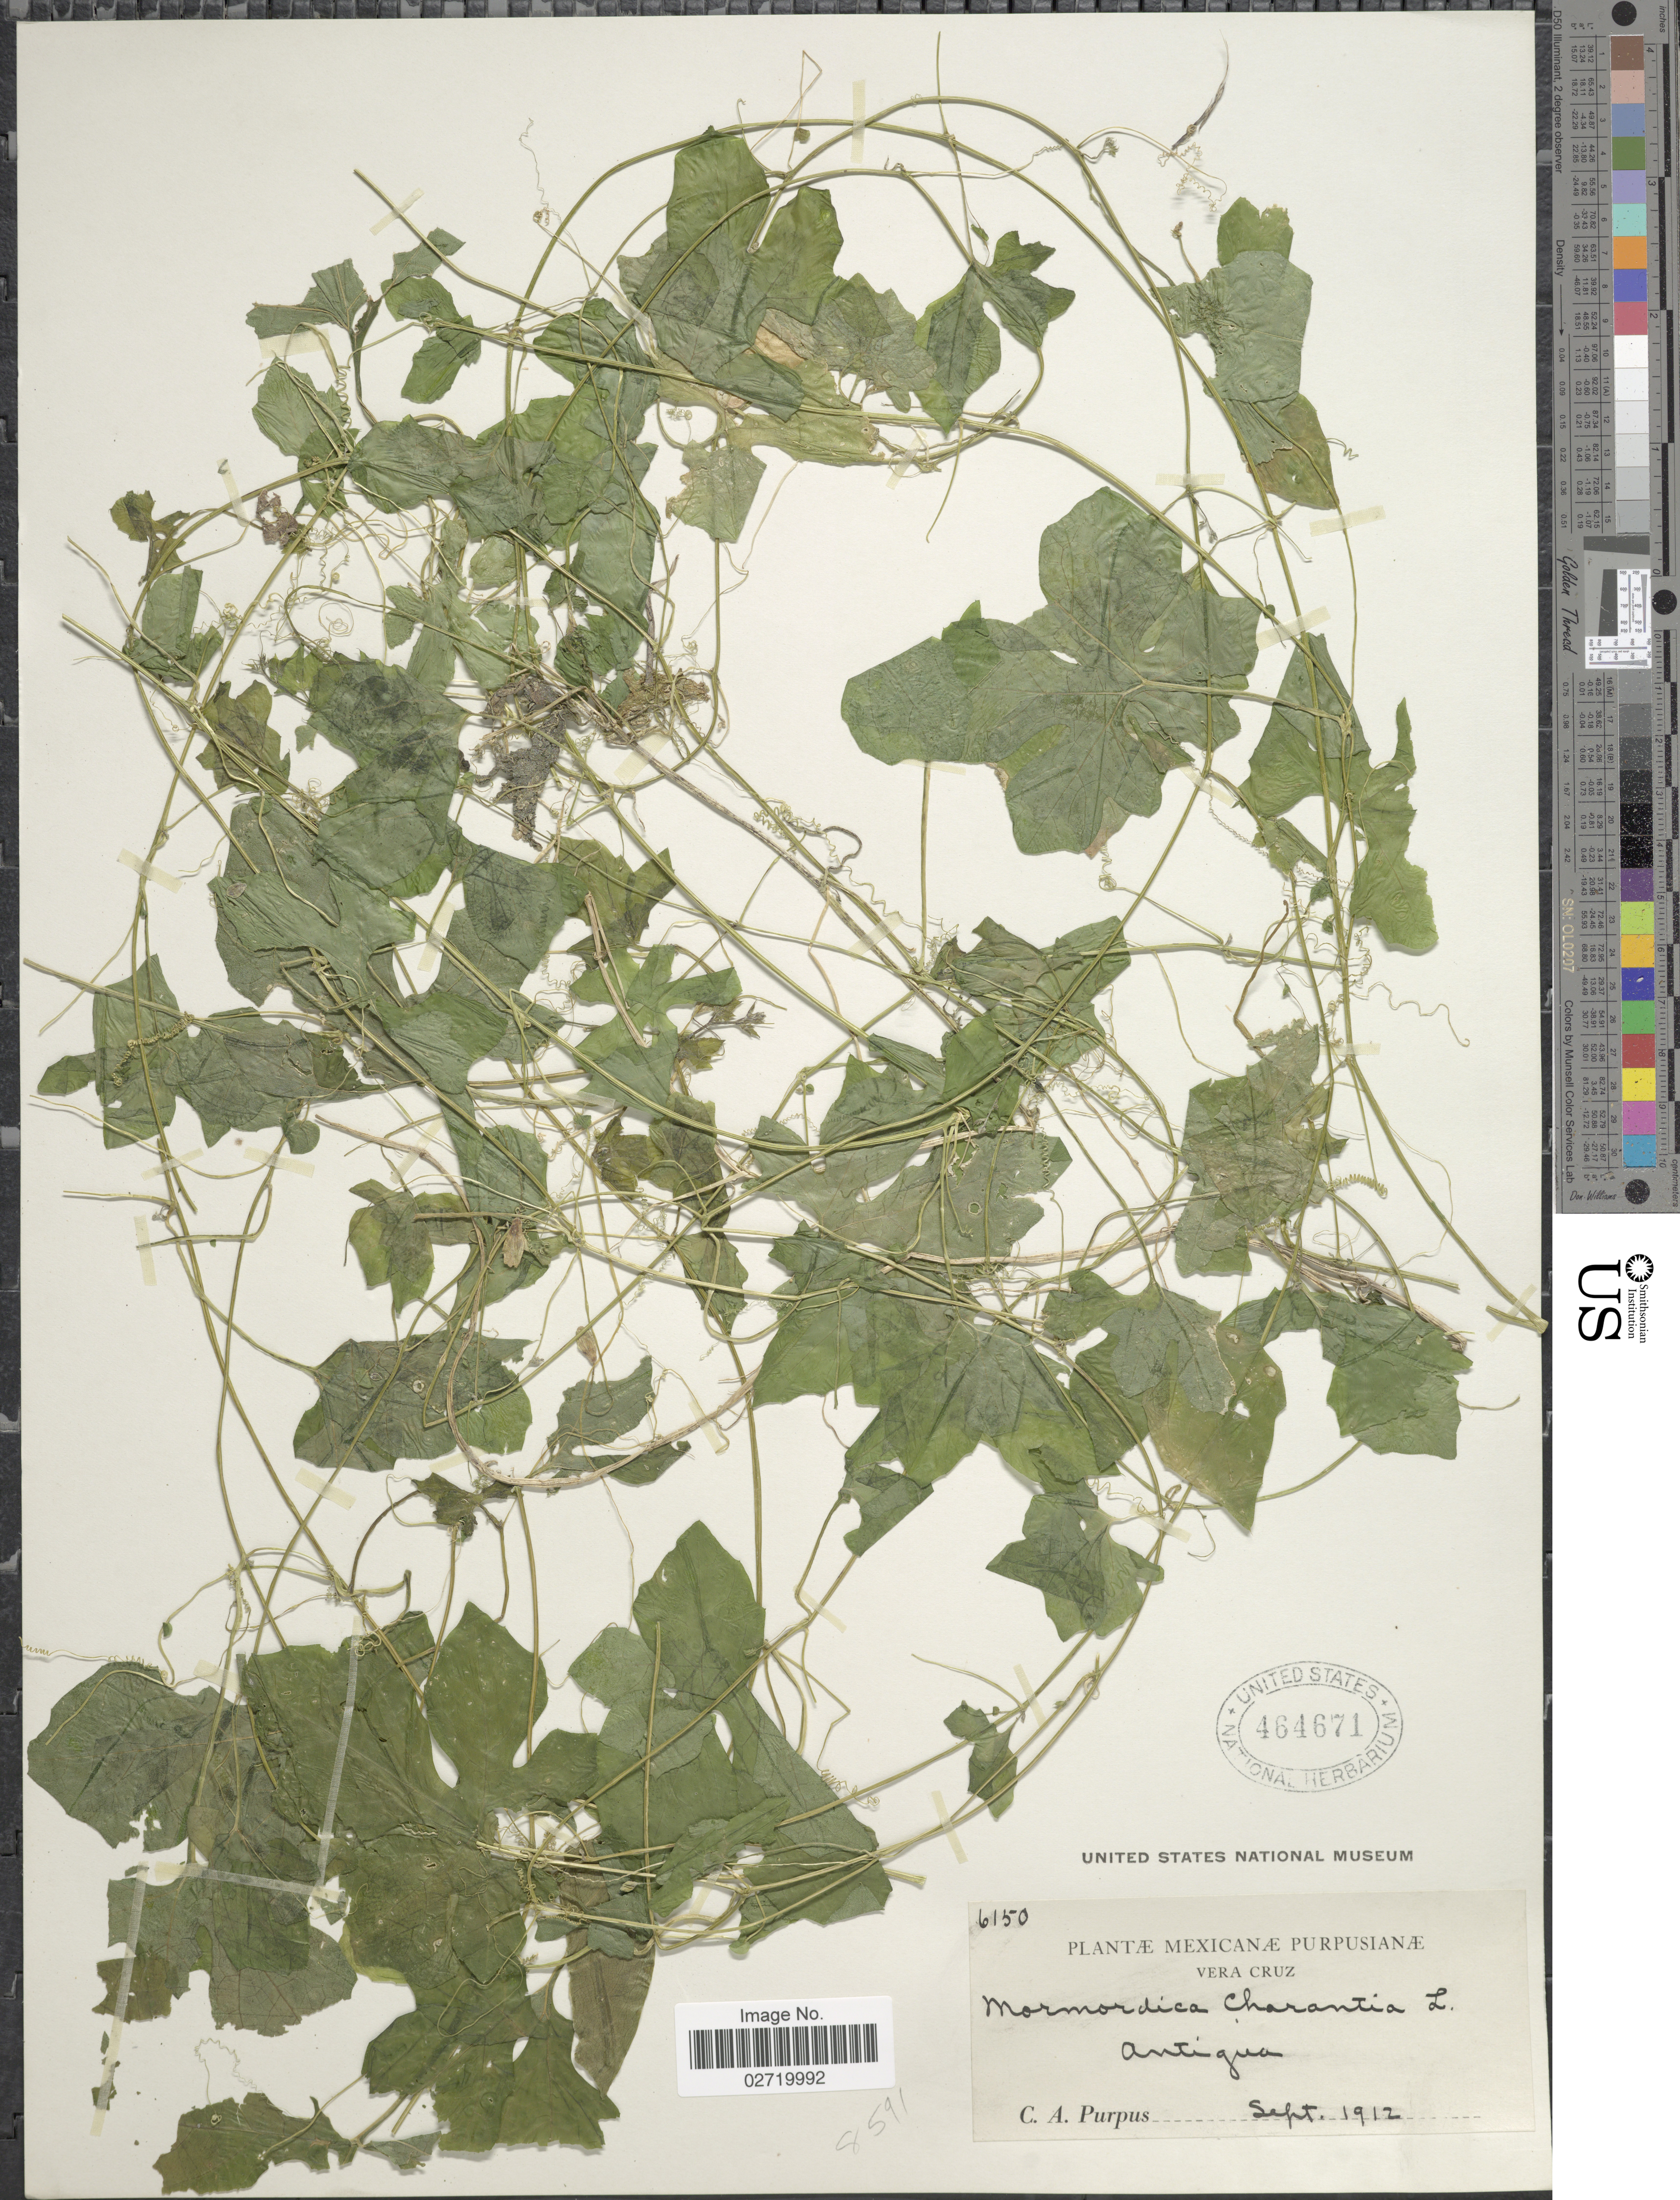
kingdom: Plantae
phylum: Tracheophyta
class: Magnoliopsida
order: Cucurbitales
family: Cucurbitaceae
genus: Momordica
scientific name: Momordica charantia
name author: L.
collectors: C. A. Purpus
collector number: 6150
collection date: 1912-09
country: Mexico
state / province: Veracruz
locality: Antigua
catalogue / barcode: US 464671